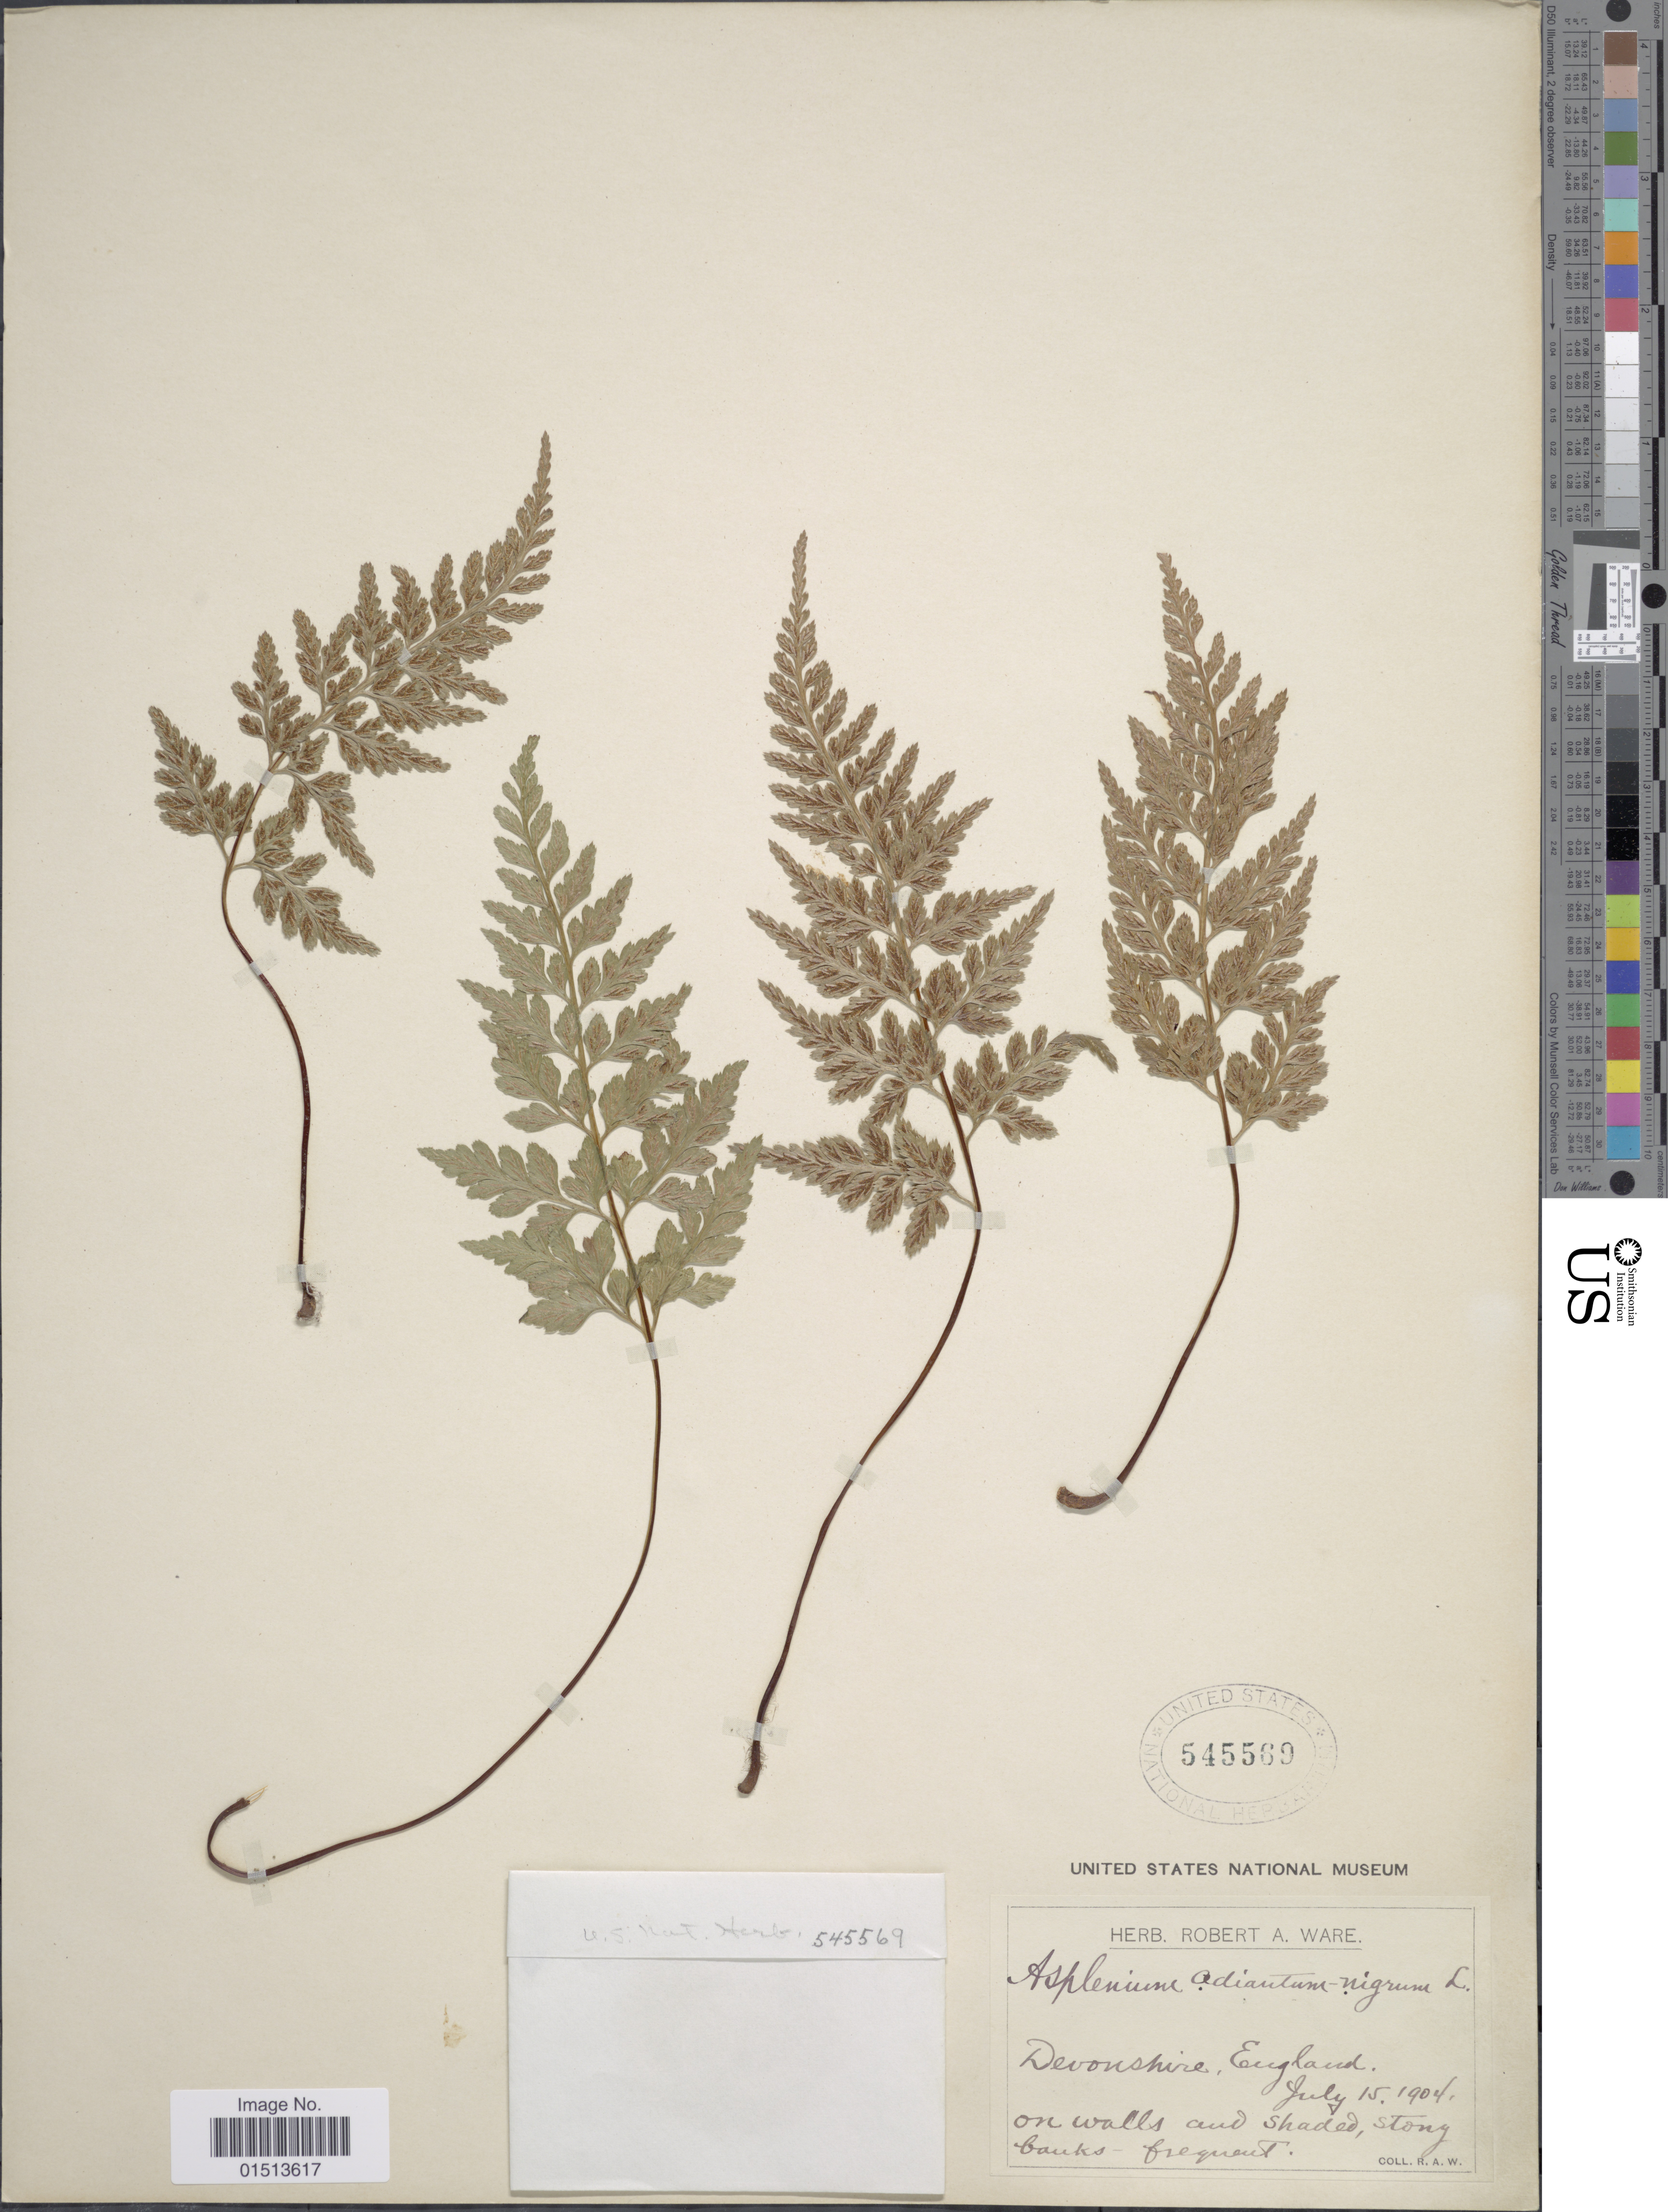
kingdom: Plantae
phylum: Tracheophyta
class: Polypodiopsida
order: Polypodiales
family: Aspleniaceae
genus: Asplenium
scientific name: Asplenium adiantum-nigrum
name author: L.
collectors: R. Ware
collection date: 1904-07-15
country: United Kingdom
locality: Devonshire, England, on walls and shades, stong banks.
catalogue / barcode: US 545569